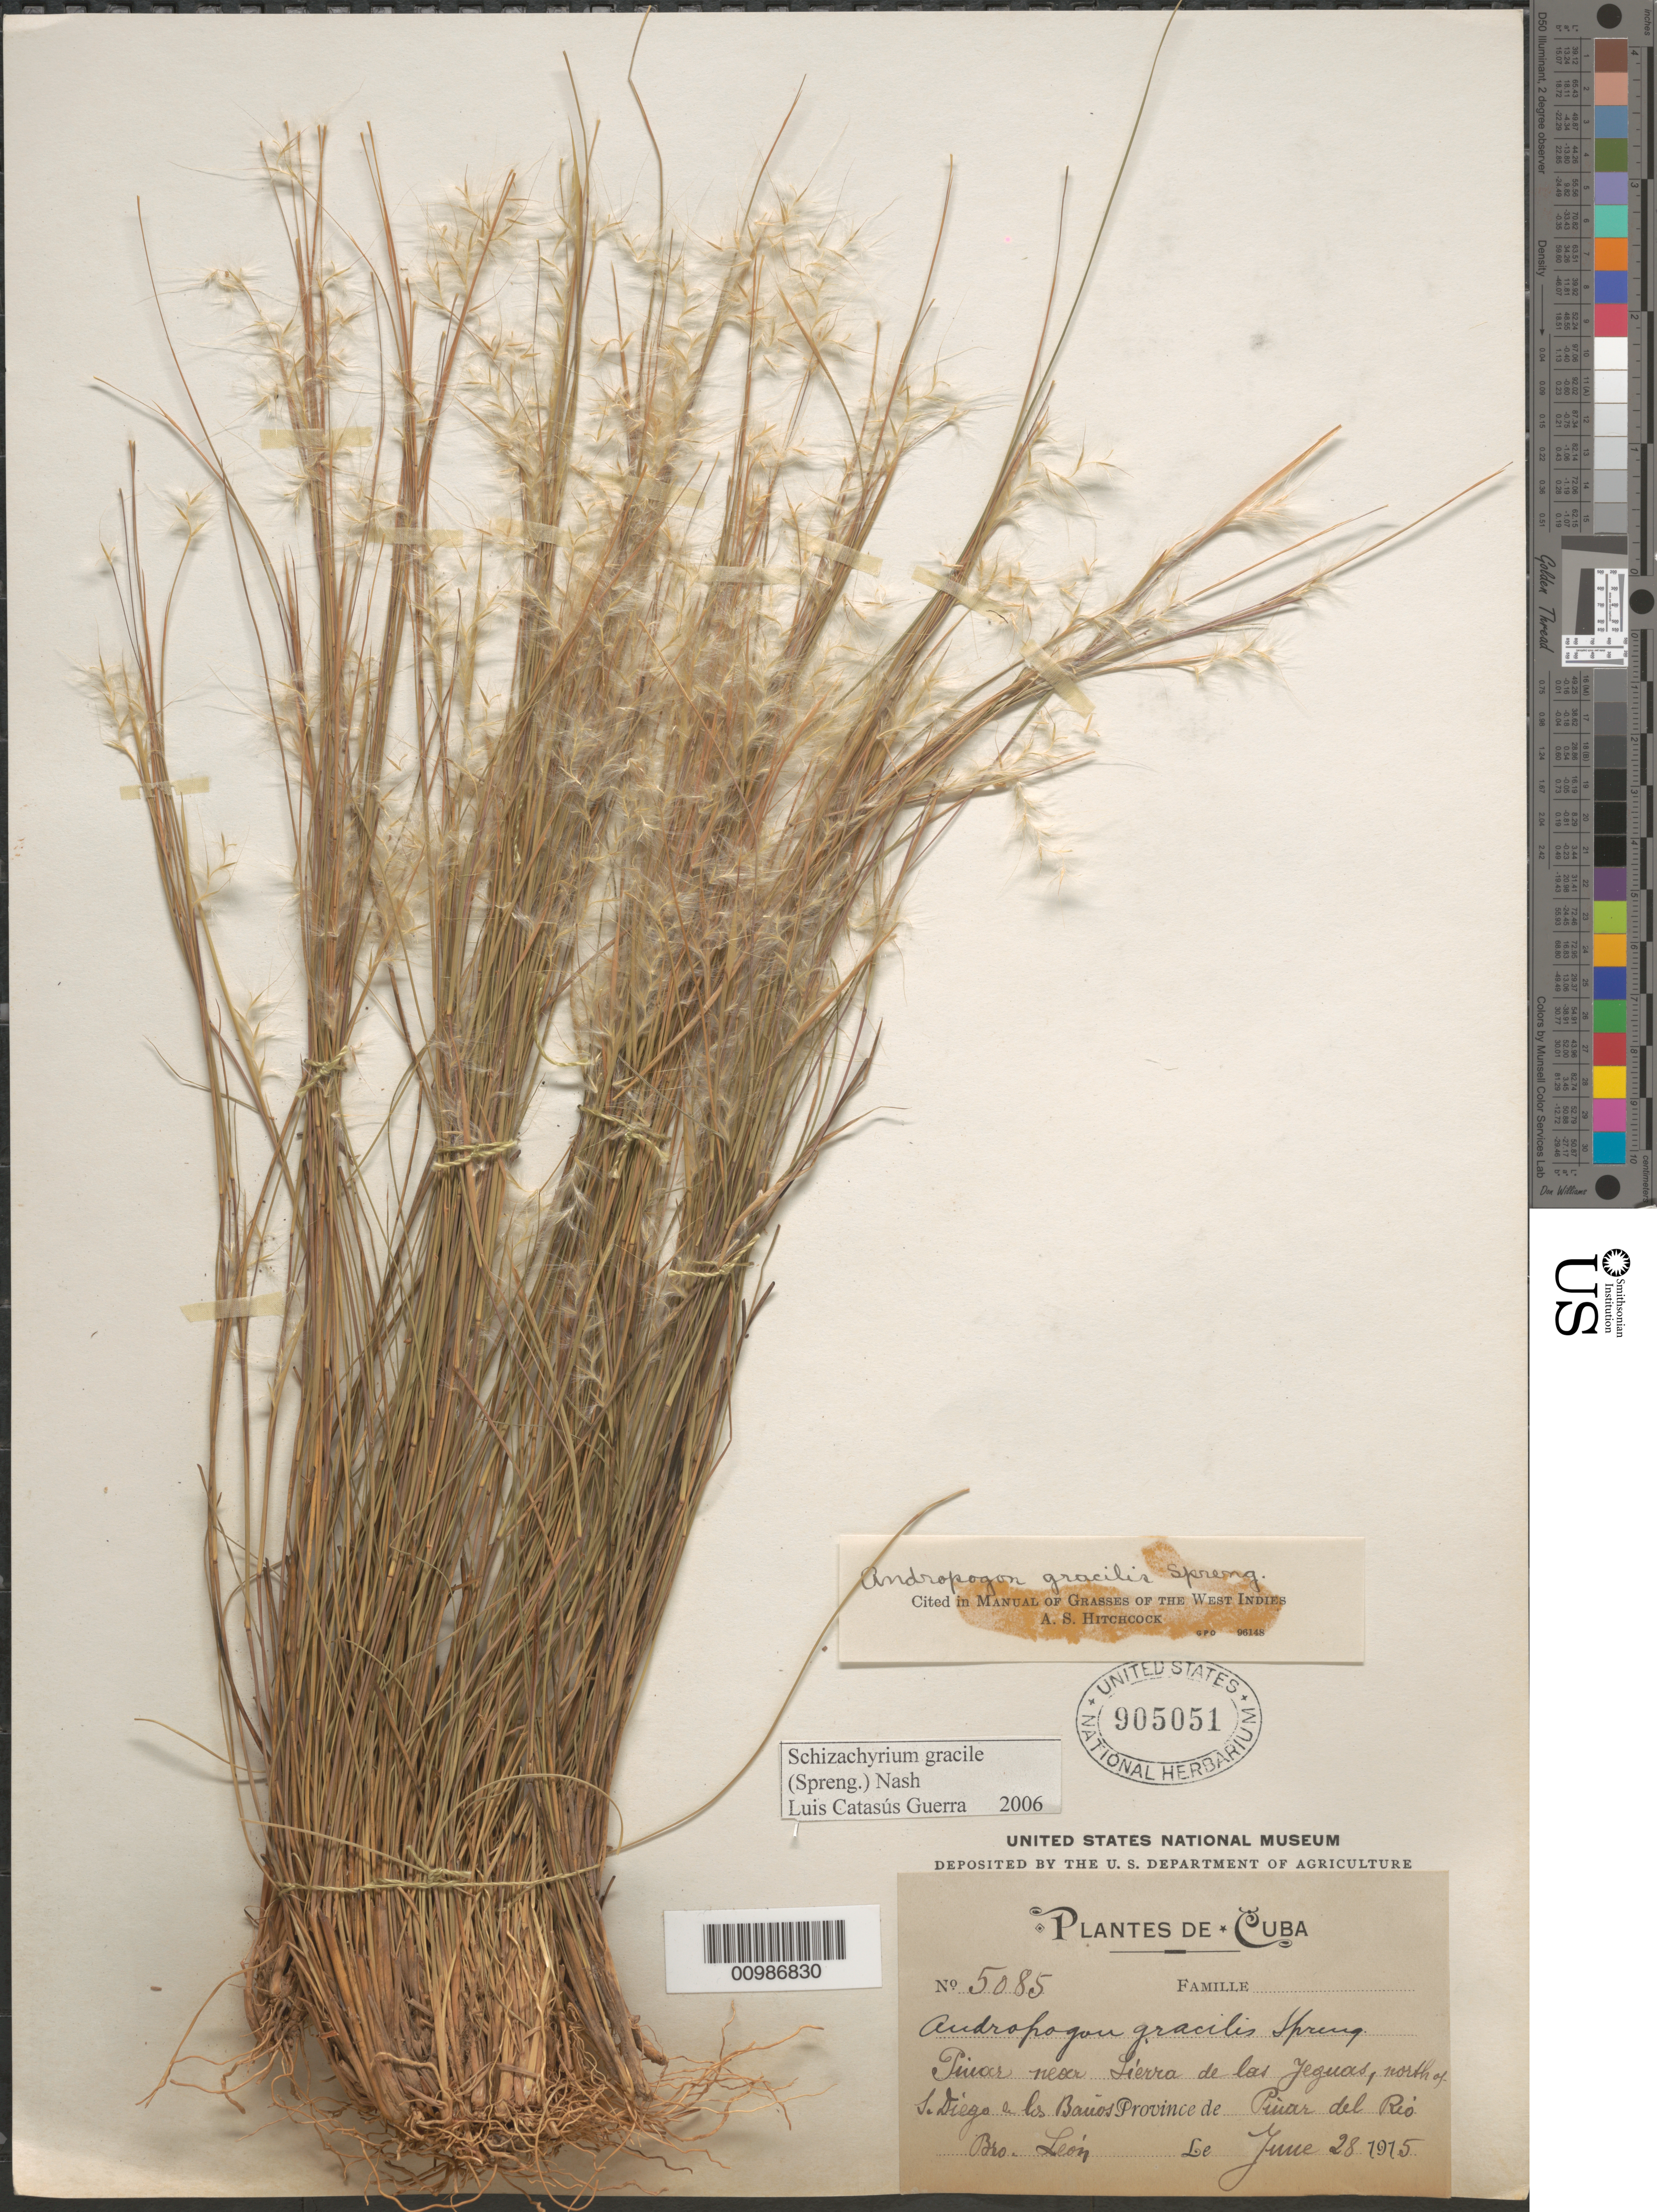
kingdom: Plantae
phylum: Tracheophyta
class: Liliopsida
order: Poales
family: Poaceae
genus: Andropogon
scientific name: Andropogon gracilis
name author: Spreng.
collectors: Bro. León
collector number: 5085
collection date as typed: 28 Jun 1915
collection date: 1915-06-28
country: Cuba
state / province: Pinar del Rio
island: Cuba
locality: North of San Diego de los Banos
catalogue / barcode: US 905051